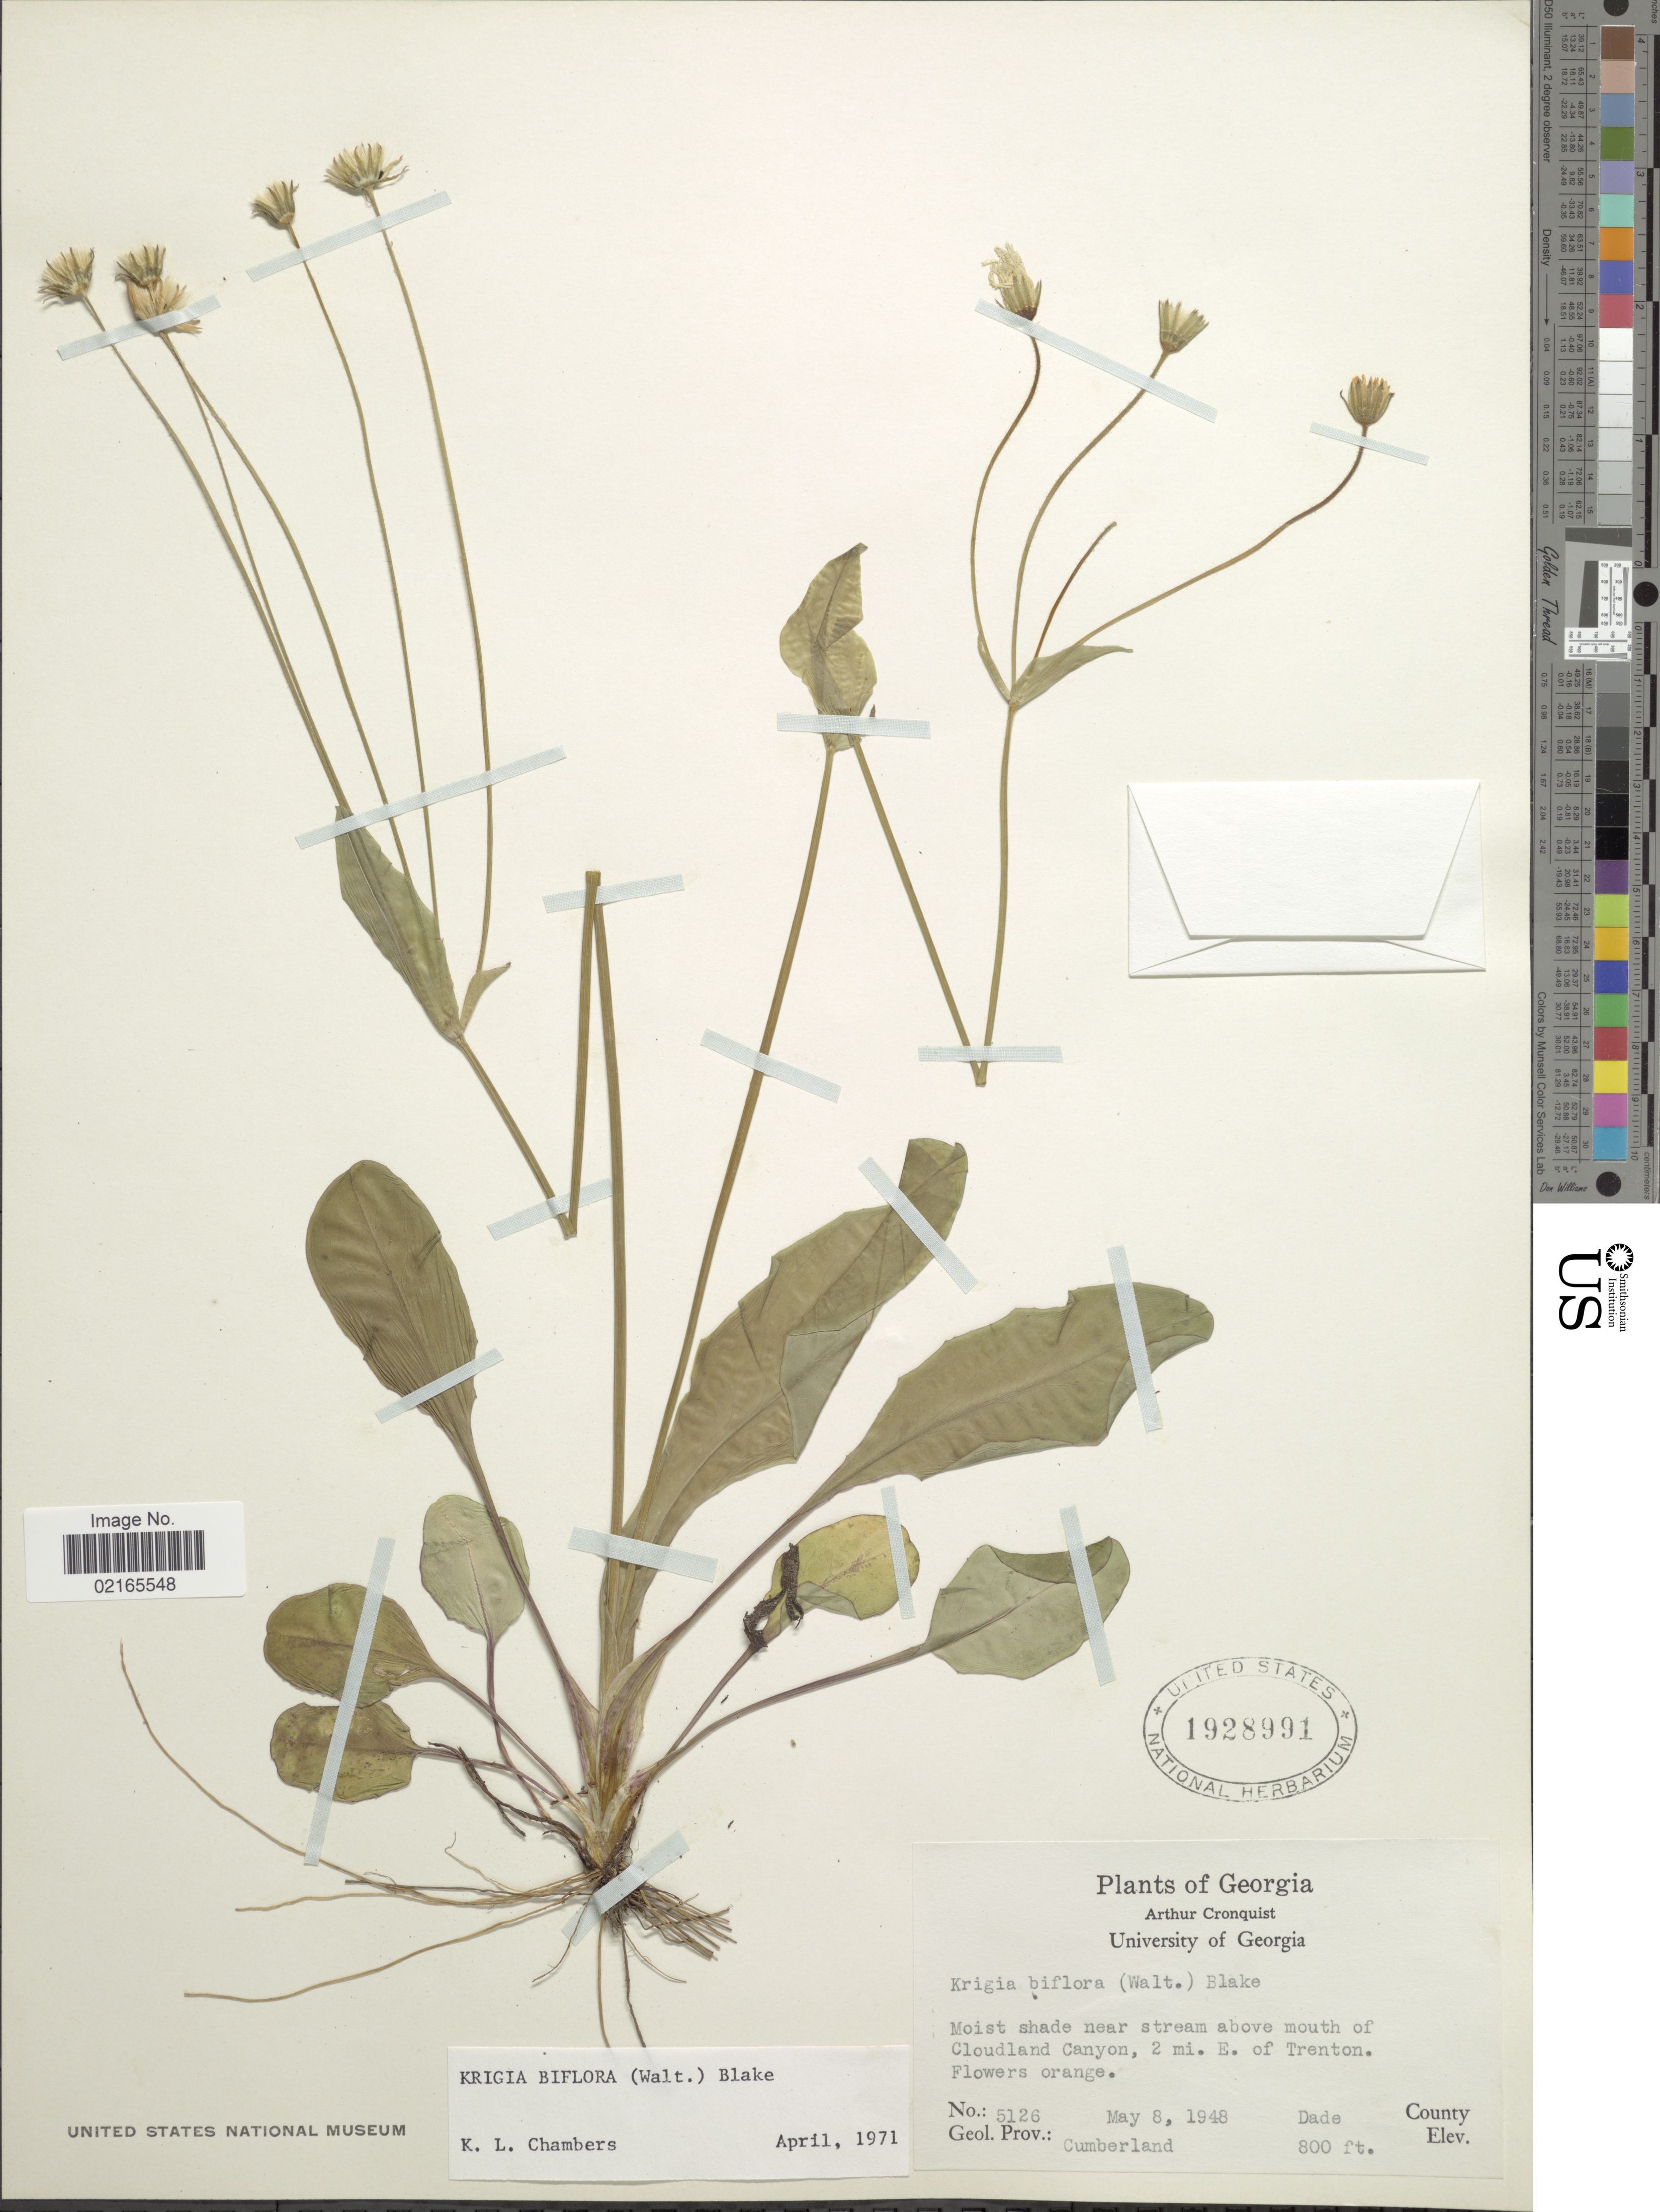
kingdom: Plantae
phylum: Tracheophyta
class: Magnoliopsida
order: Asterales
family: Asteraceae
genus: Krigia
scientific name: Krigia biflora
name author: (Walter) S.F. Blake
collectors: A. J. Cronquist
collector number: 5126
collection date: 1948-05-08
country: United States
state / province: Georgia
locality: Moist shade near stream above mouth of Cloudland Canyon, 2 mi. E. of Trenton, Cumberland, Dade County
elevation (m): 244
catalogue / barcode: US 1928991